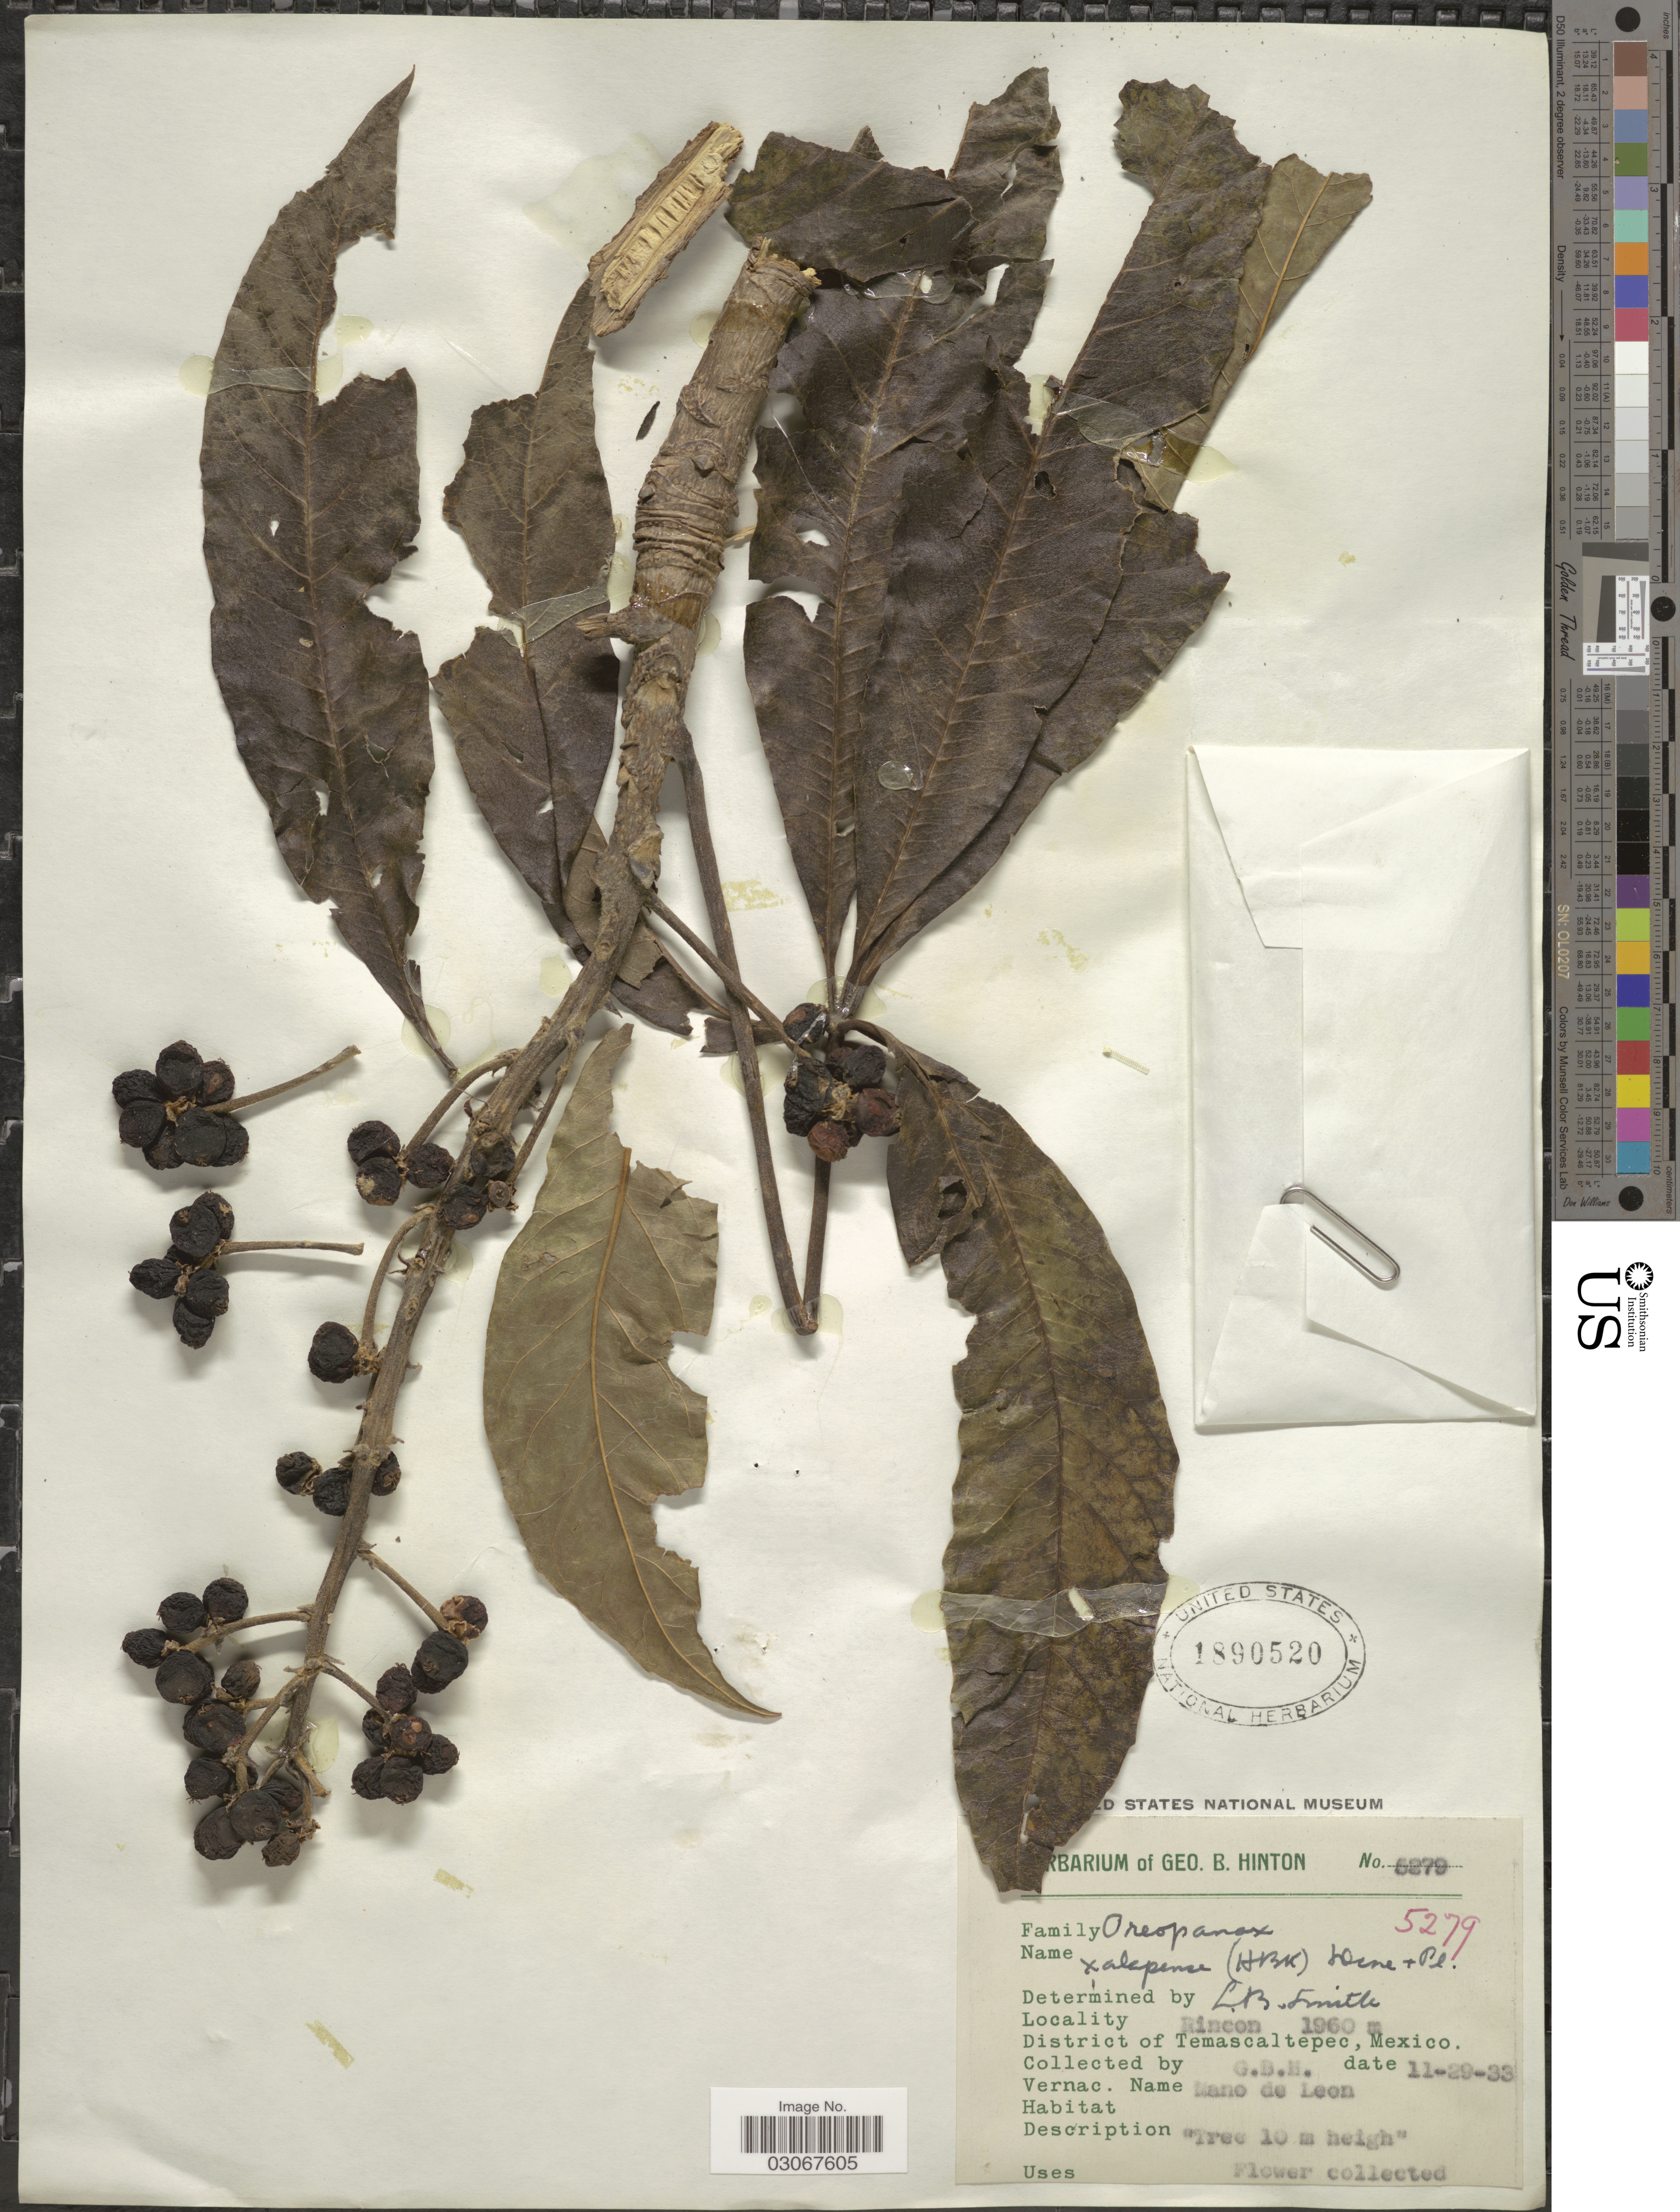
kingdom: Plantae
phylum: Tracheophyta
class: Magnoliopsida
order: Apiales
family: Araliaceae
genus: Oreopanax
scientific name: Oreopanax xalapensis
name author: (Kunth) Decne. & Planch.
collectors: G. B. Hinton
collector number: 5279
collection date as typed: Transcribed d/m/y: 29/11/33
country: Mexico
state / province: México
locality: Rincon, District of Temascaltepec.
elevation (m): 1960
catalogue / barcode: US 1890520